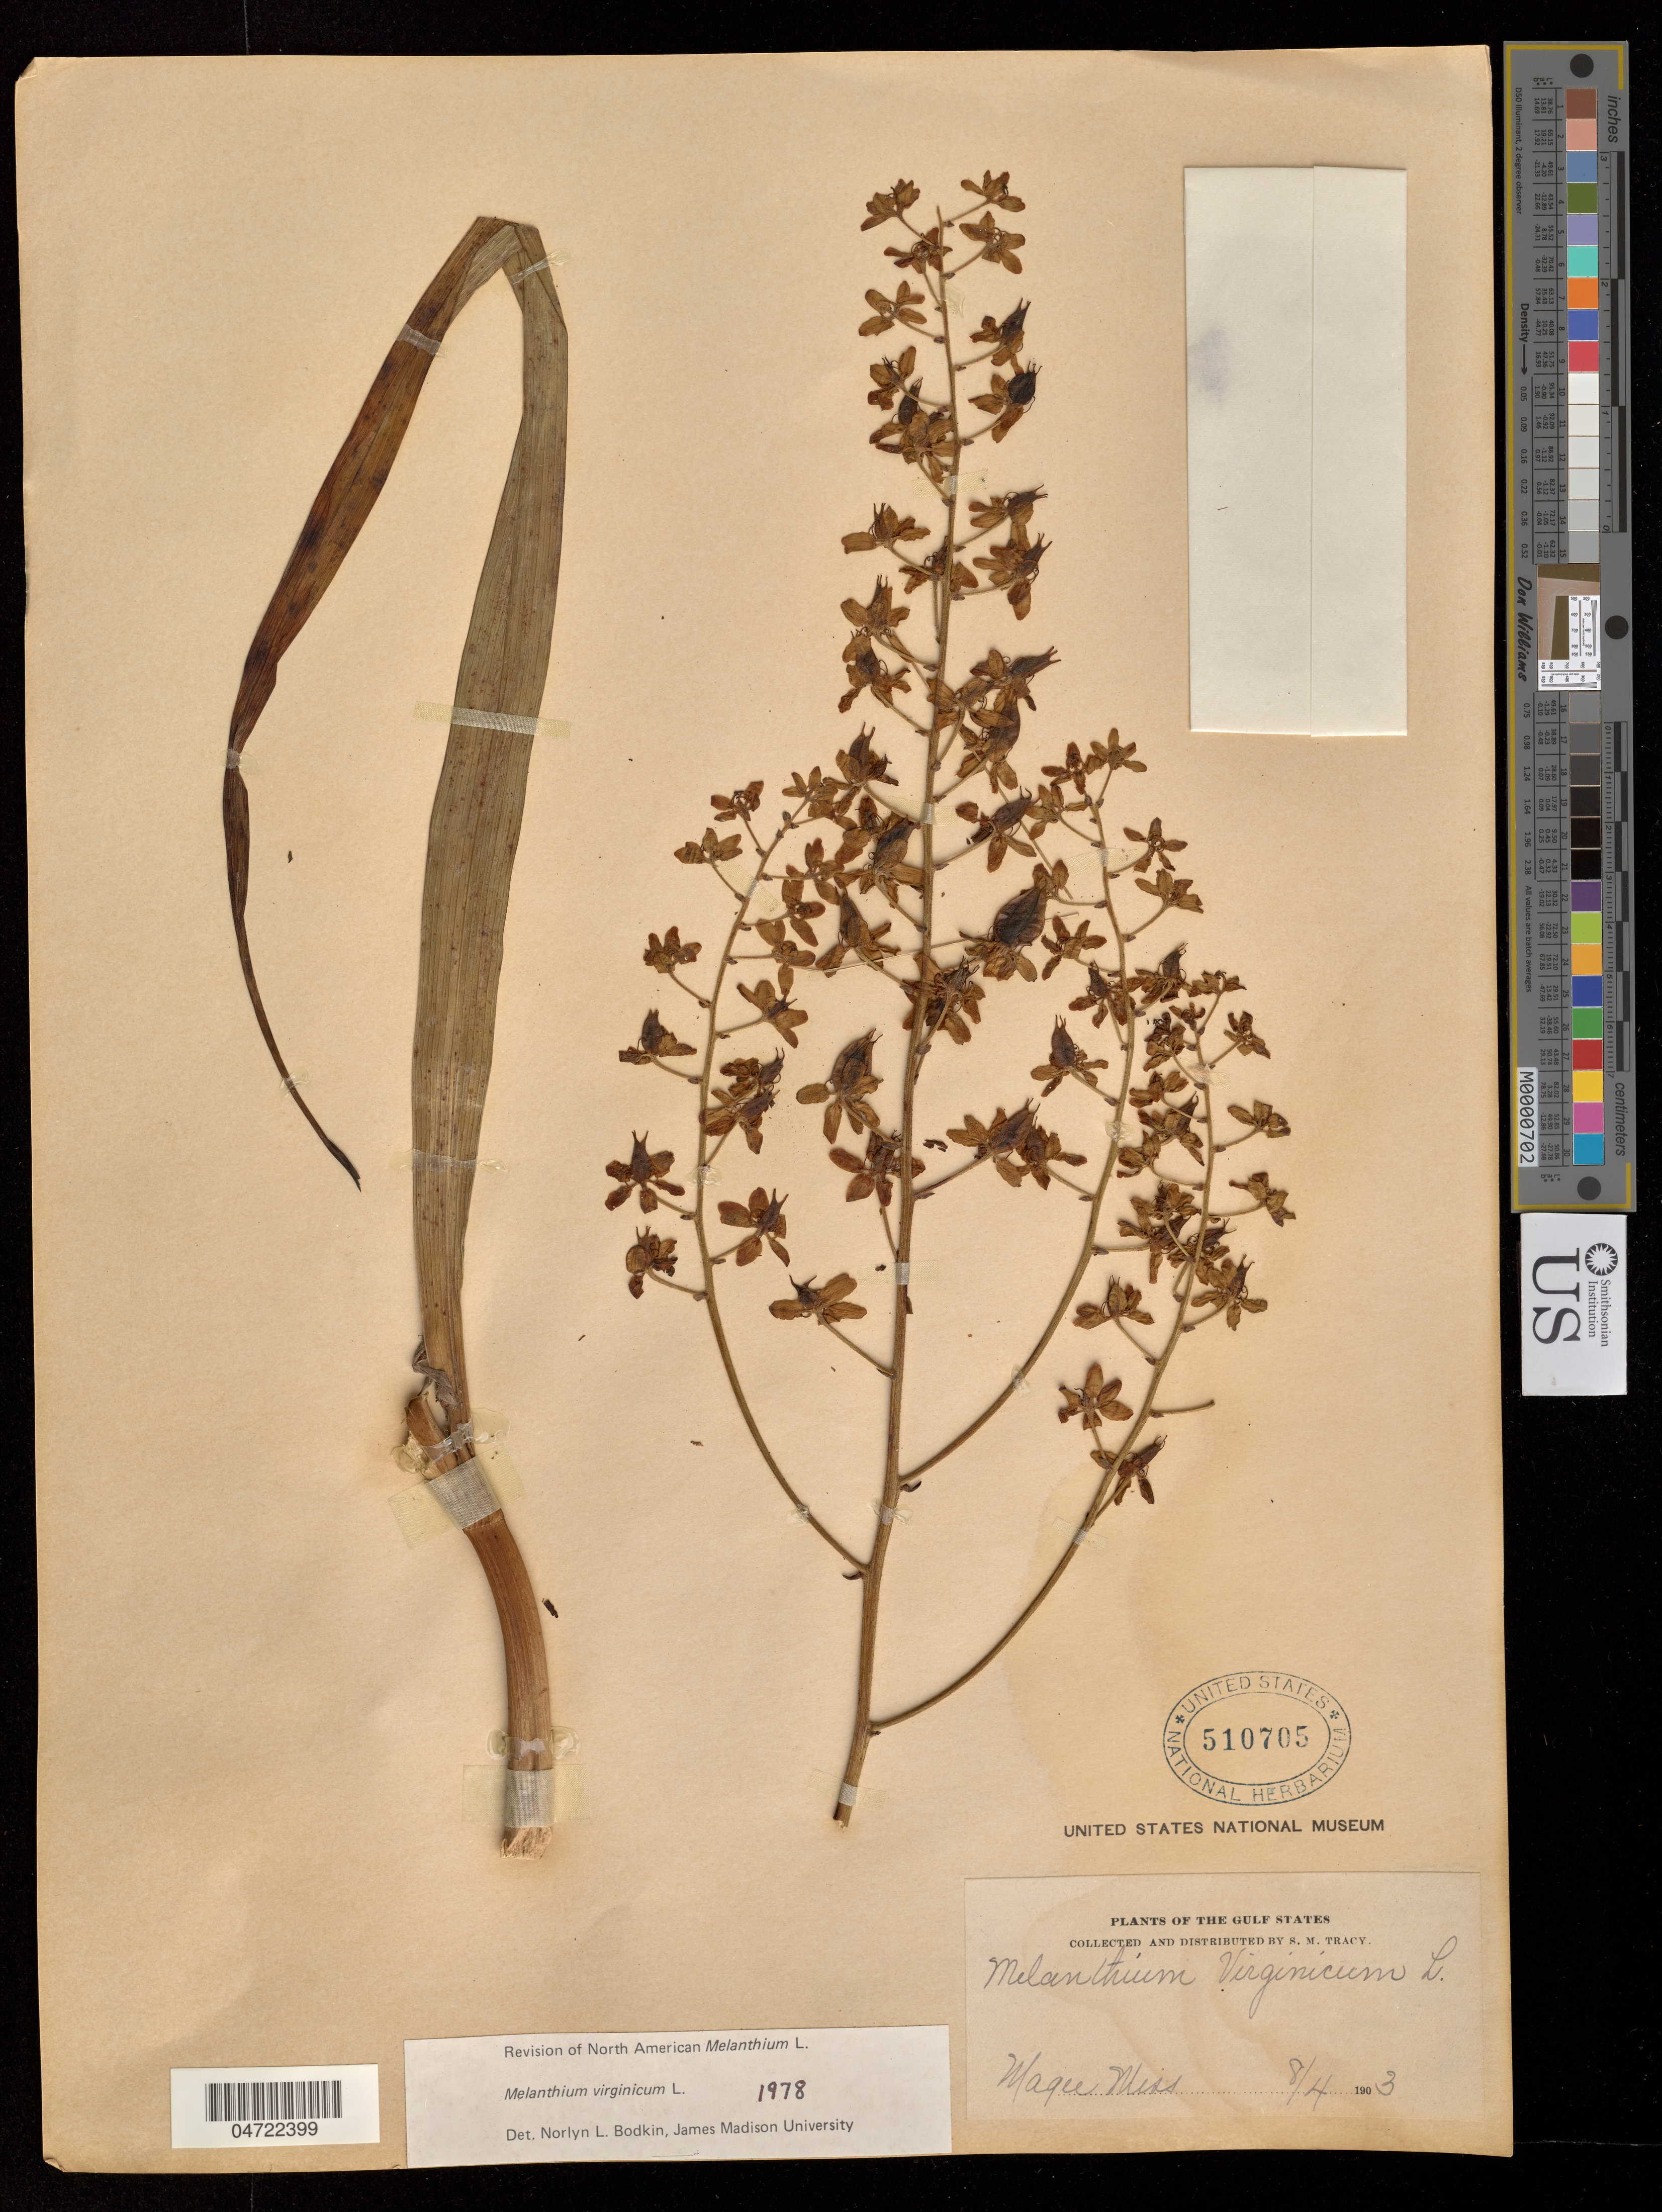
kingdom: Plantae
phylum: Tracheophyta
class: Liliopsida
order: Liliales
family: Melanthiaceae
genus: Melanthium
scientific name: Melanthium virginicum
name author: L.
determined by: Bodkin, N. L.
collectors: S. M. Tracy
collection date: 1903-08-04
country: United States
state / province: Mississippi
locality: The Gulf States, Magee.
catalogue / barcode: US 510705